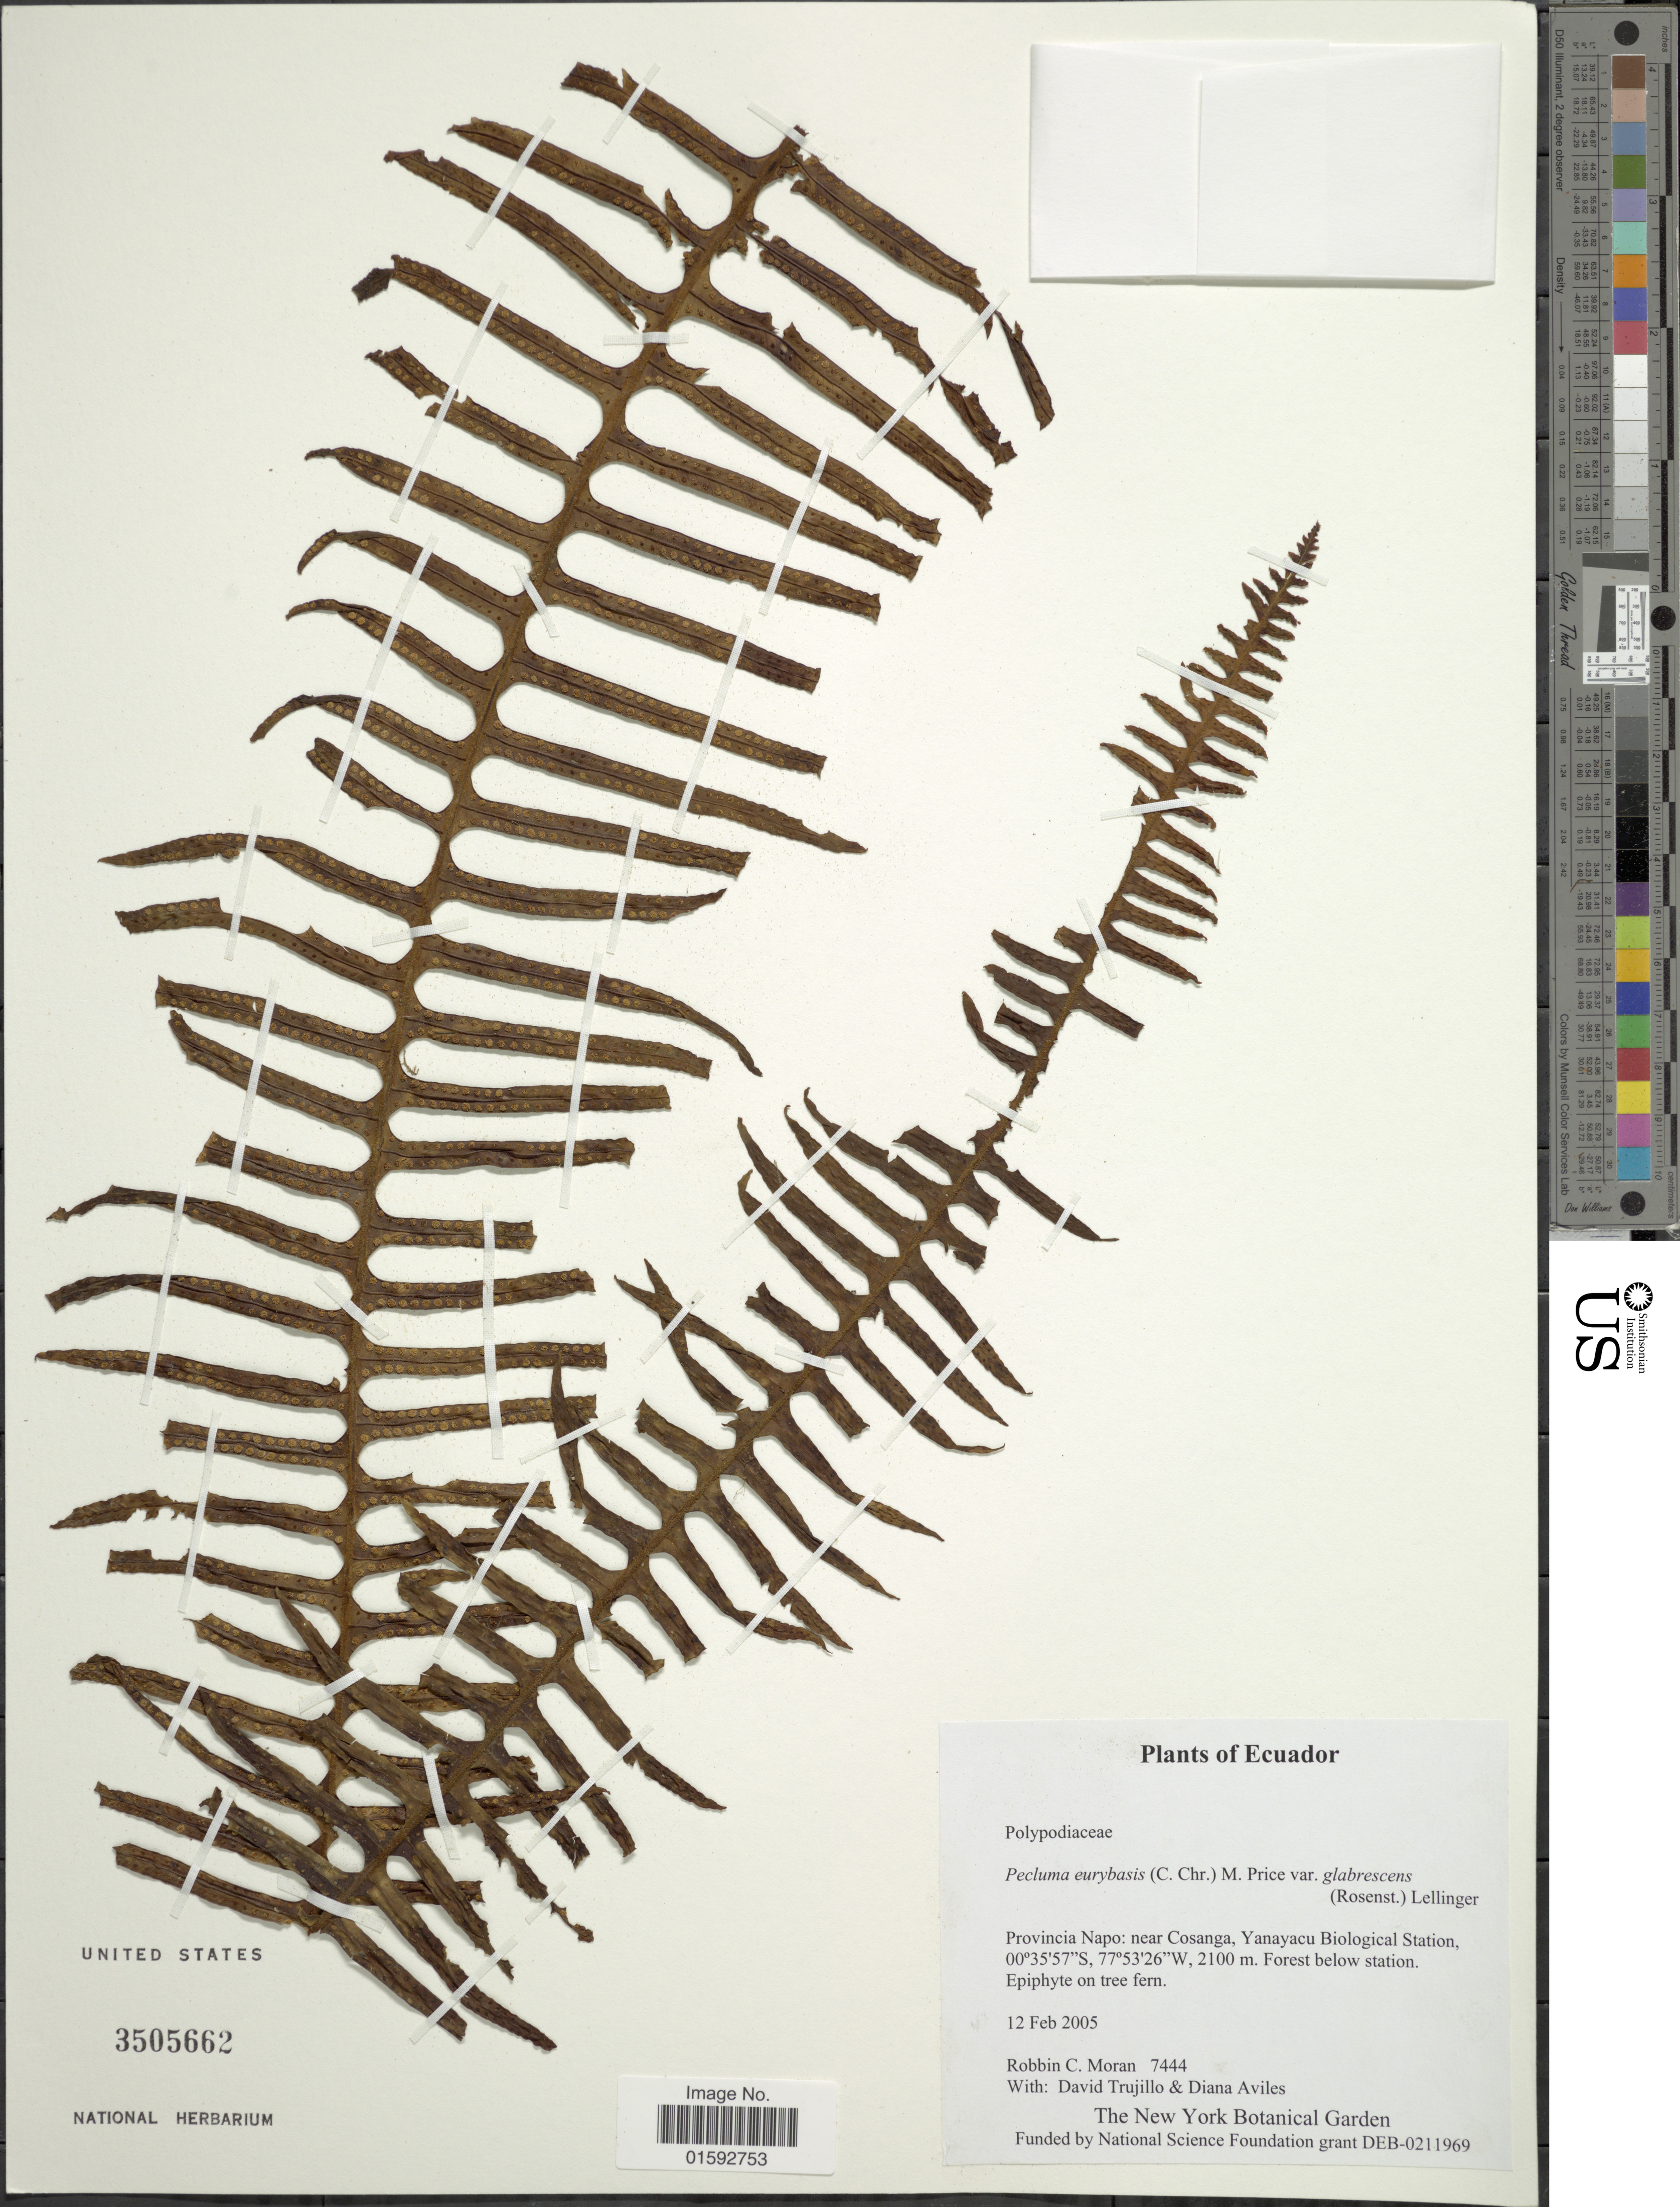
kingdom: Plantae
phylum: Tracheophyta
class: Polypodiopsida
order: Polypodiales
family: Polypodiaceae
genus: Pecluma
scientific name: Pecluma eurybasis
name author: (C. Chr.) M.G. Price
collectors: R. C. Moran, D. Trujillo & D. Aviles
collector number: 7444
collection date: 2005-02-12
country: Ecuador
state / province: Napo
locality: Near Cosanga, Yanayacu Biological Station. Forest below station. Epiphyte on tree fern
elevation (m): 2100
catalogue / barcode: US 3505662